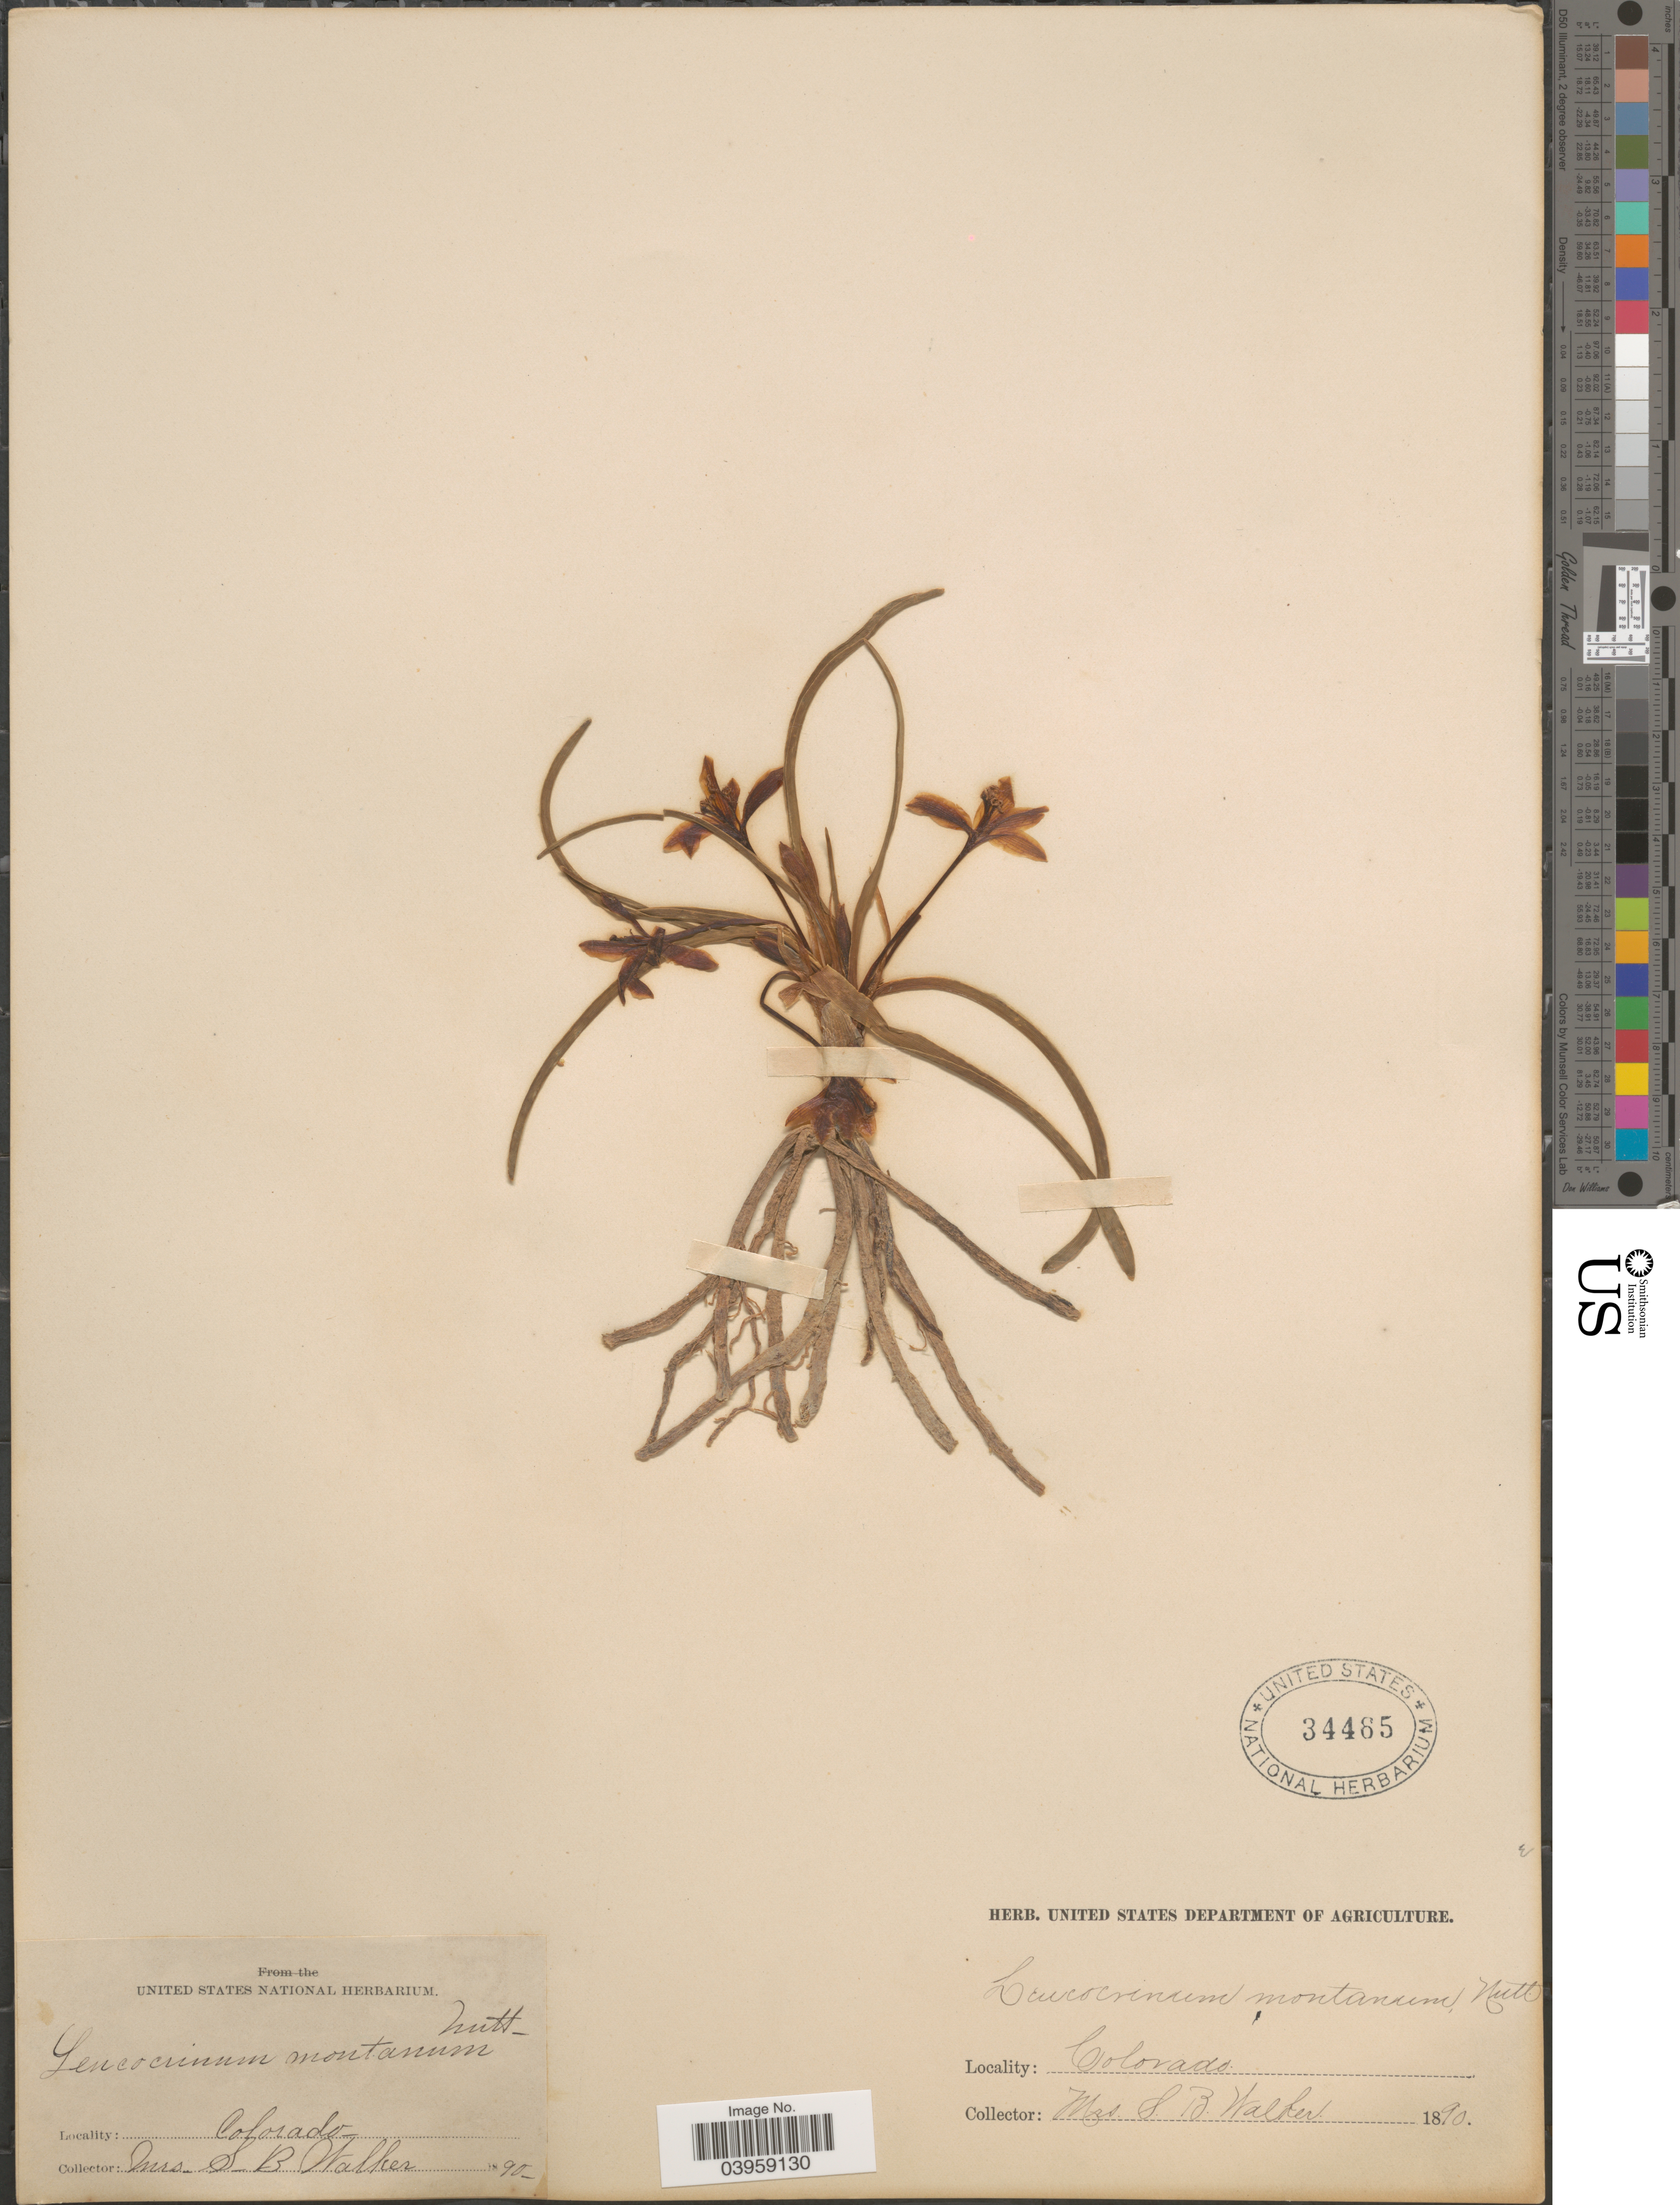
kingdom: Plantae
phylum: Tracheophyta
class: Liliopsida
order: Asparagales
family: Asparagaceae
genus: Leucocrinum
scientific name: Leucocrinum montanum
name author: Nutt.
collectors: S. Walker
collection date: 1890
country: United States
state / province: Colorado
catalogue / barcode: US 34465